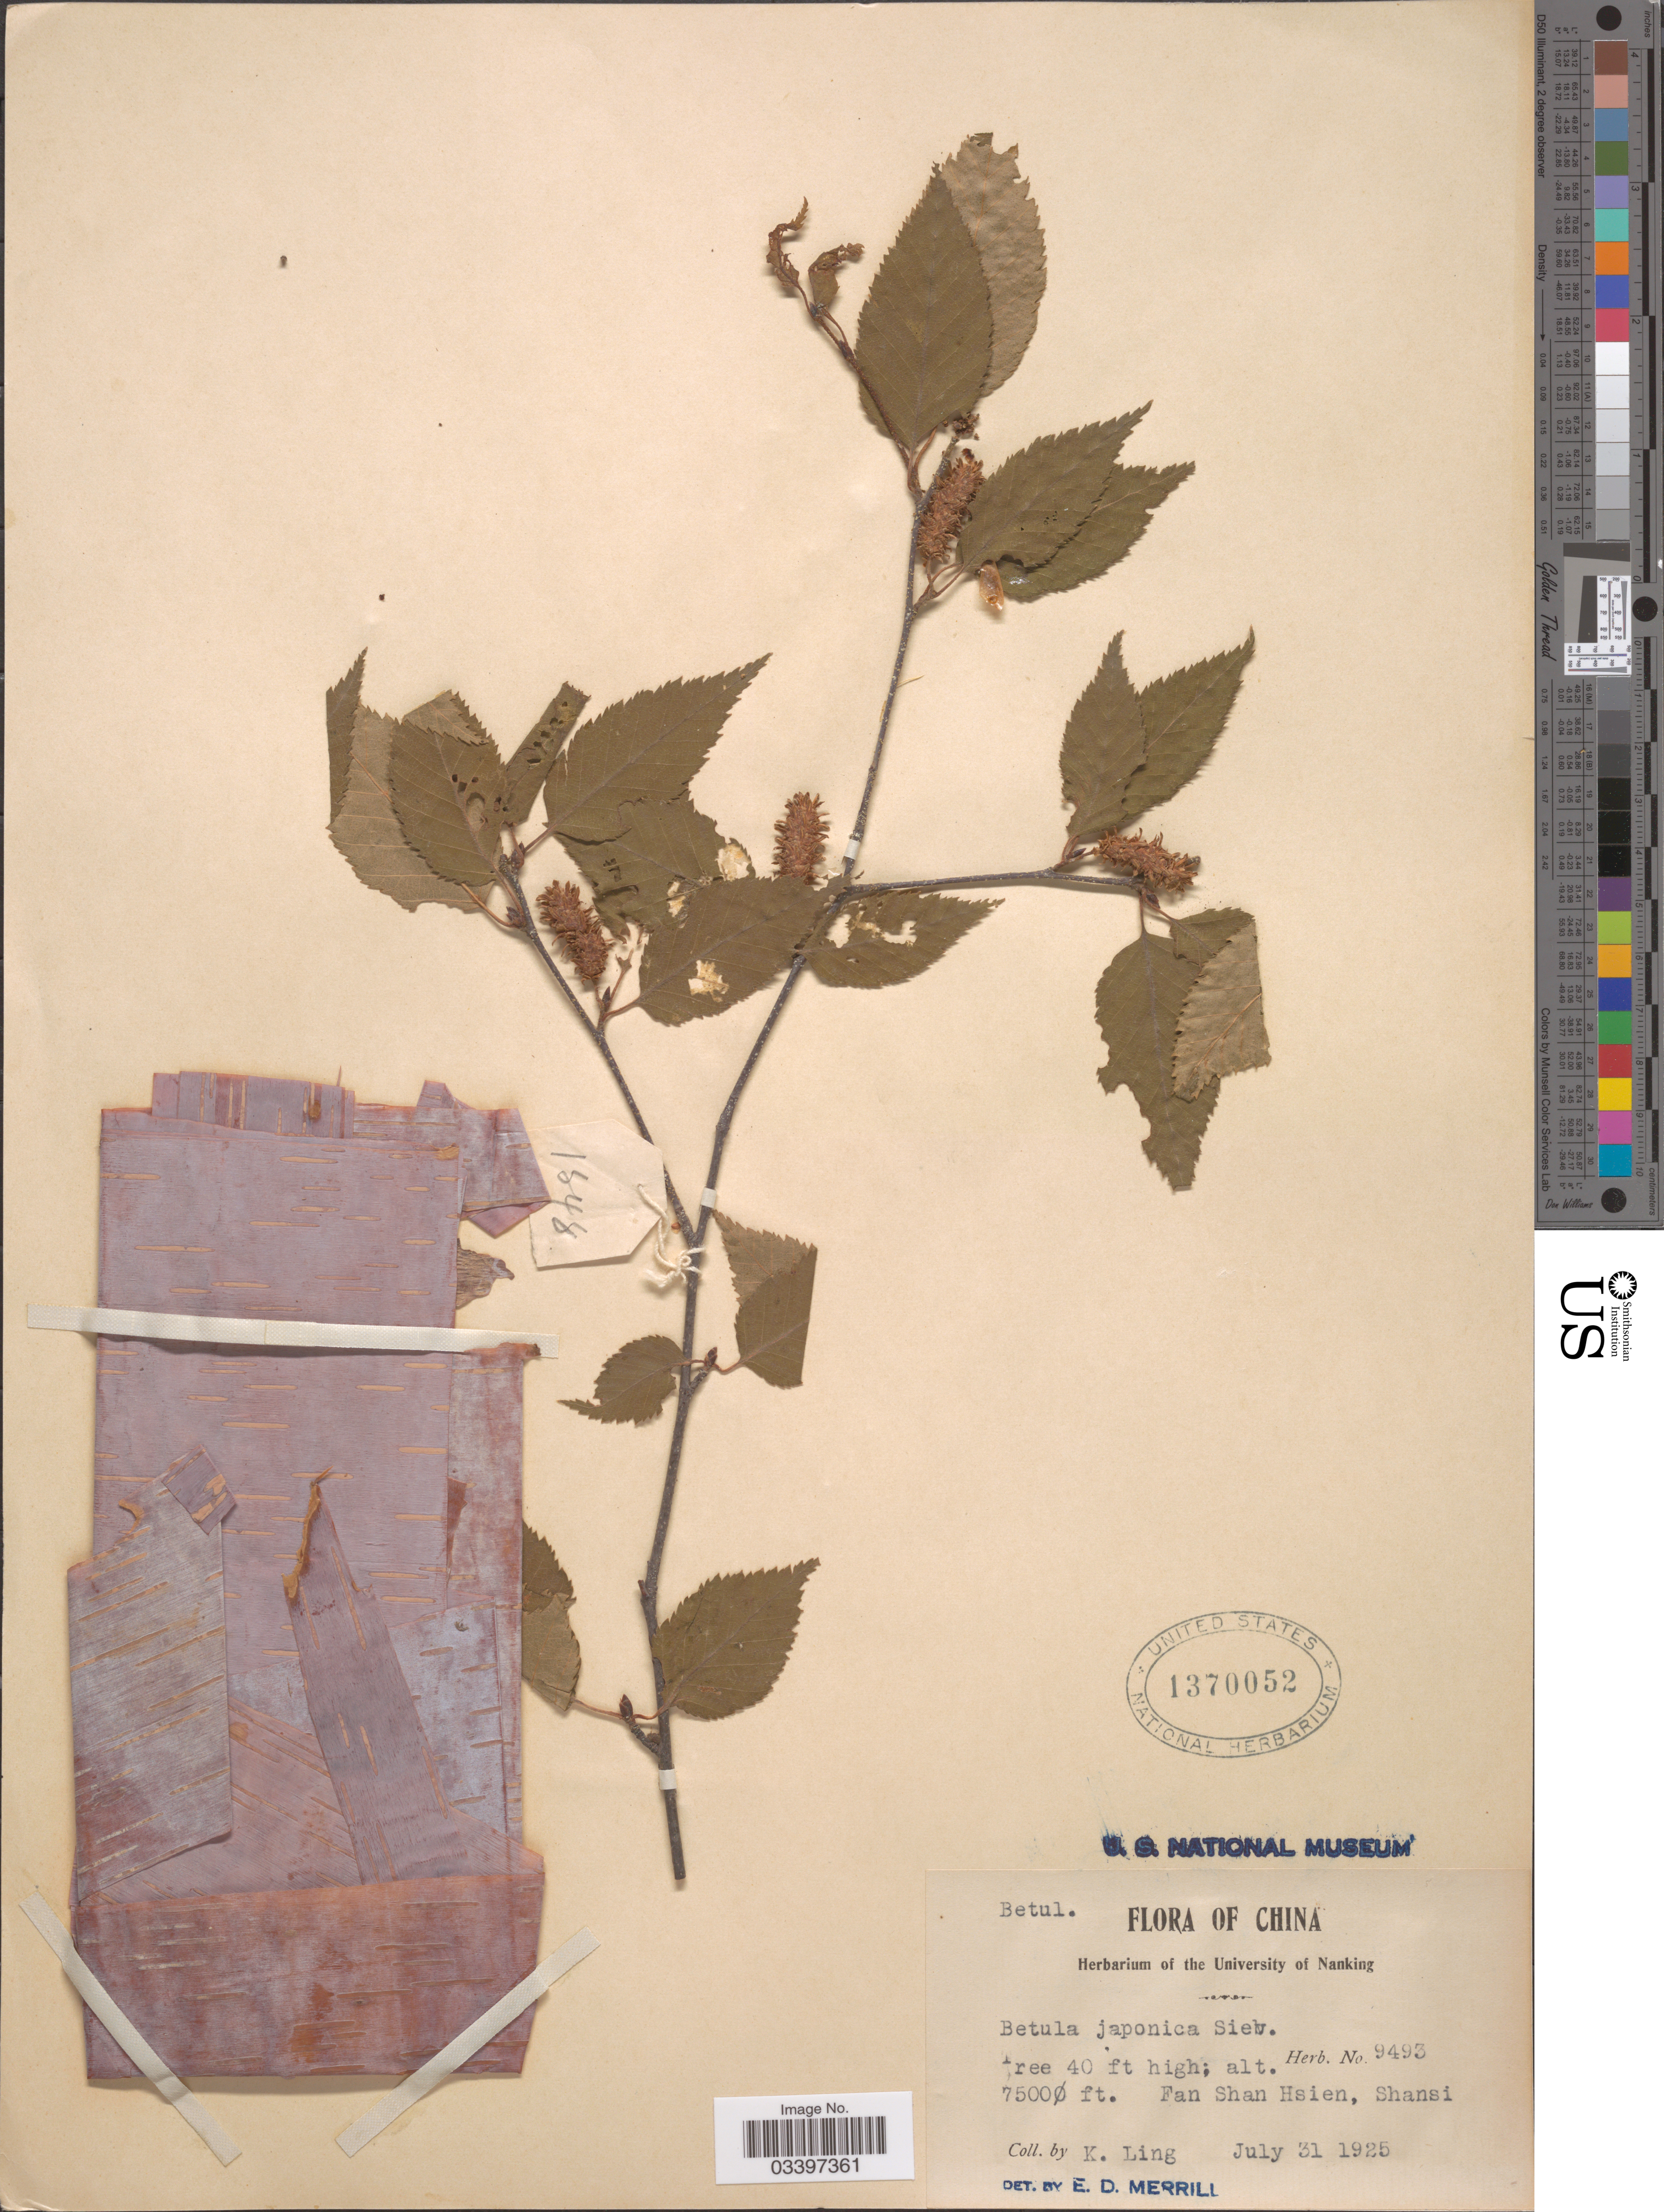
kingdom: Plantae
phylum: Tracheophyta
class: Magnoliopsida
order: Fagales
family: Betulaceae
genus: Betula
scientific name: Betula mandshurica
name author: Nakai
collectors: K. Ling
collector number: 9493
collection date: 1925-07-31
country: China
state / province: Shanxi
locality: Fan Shan Hsien, Shansi.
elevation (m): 2286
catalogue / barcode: US 1370052